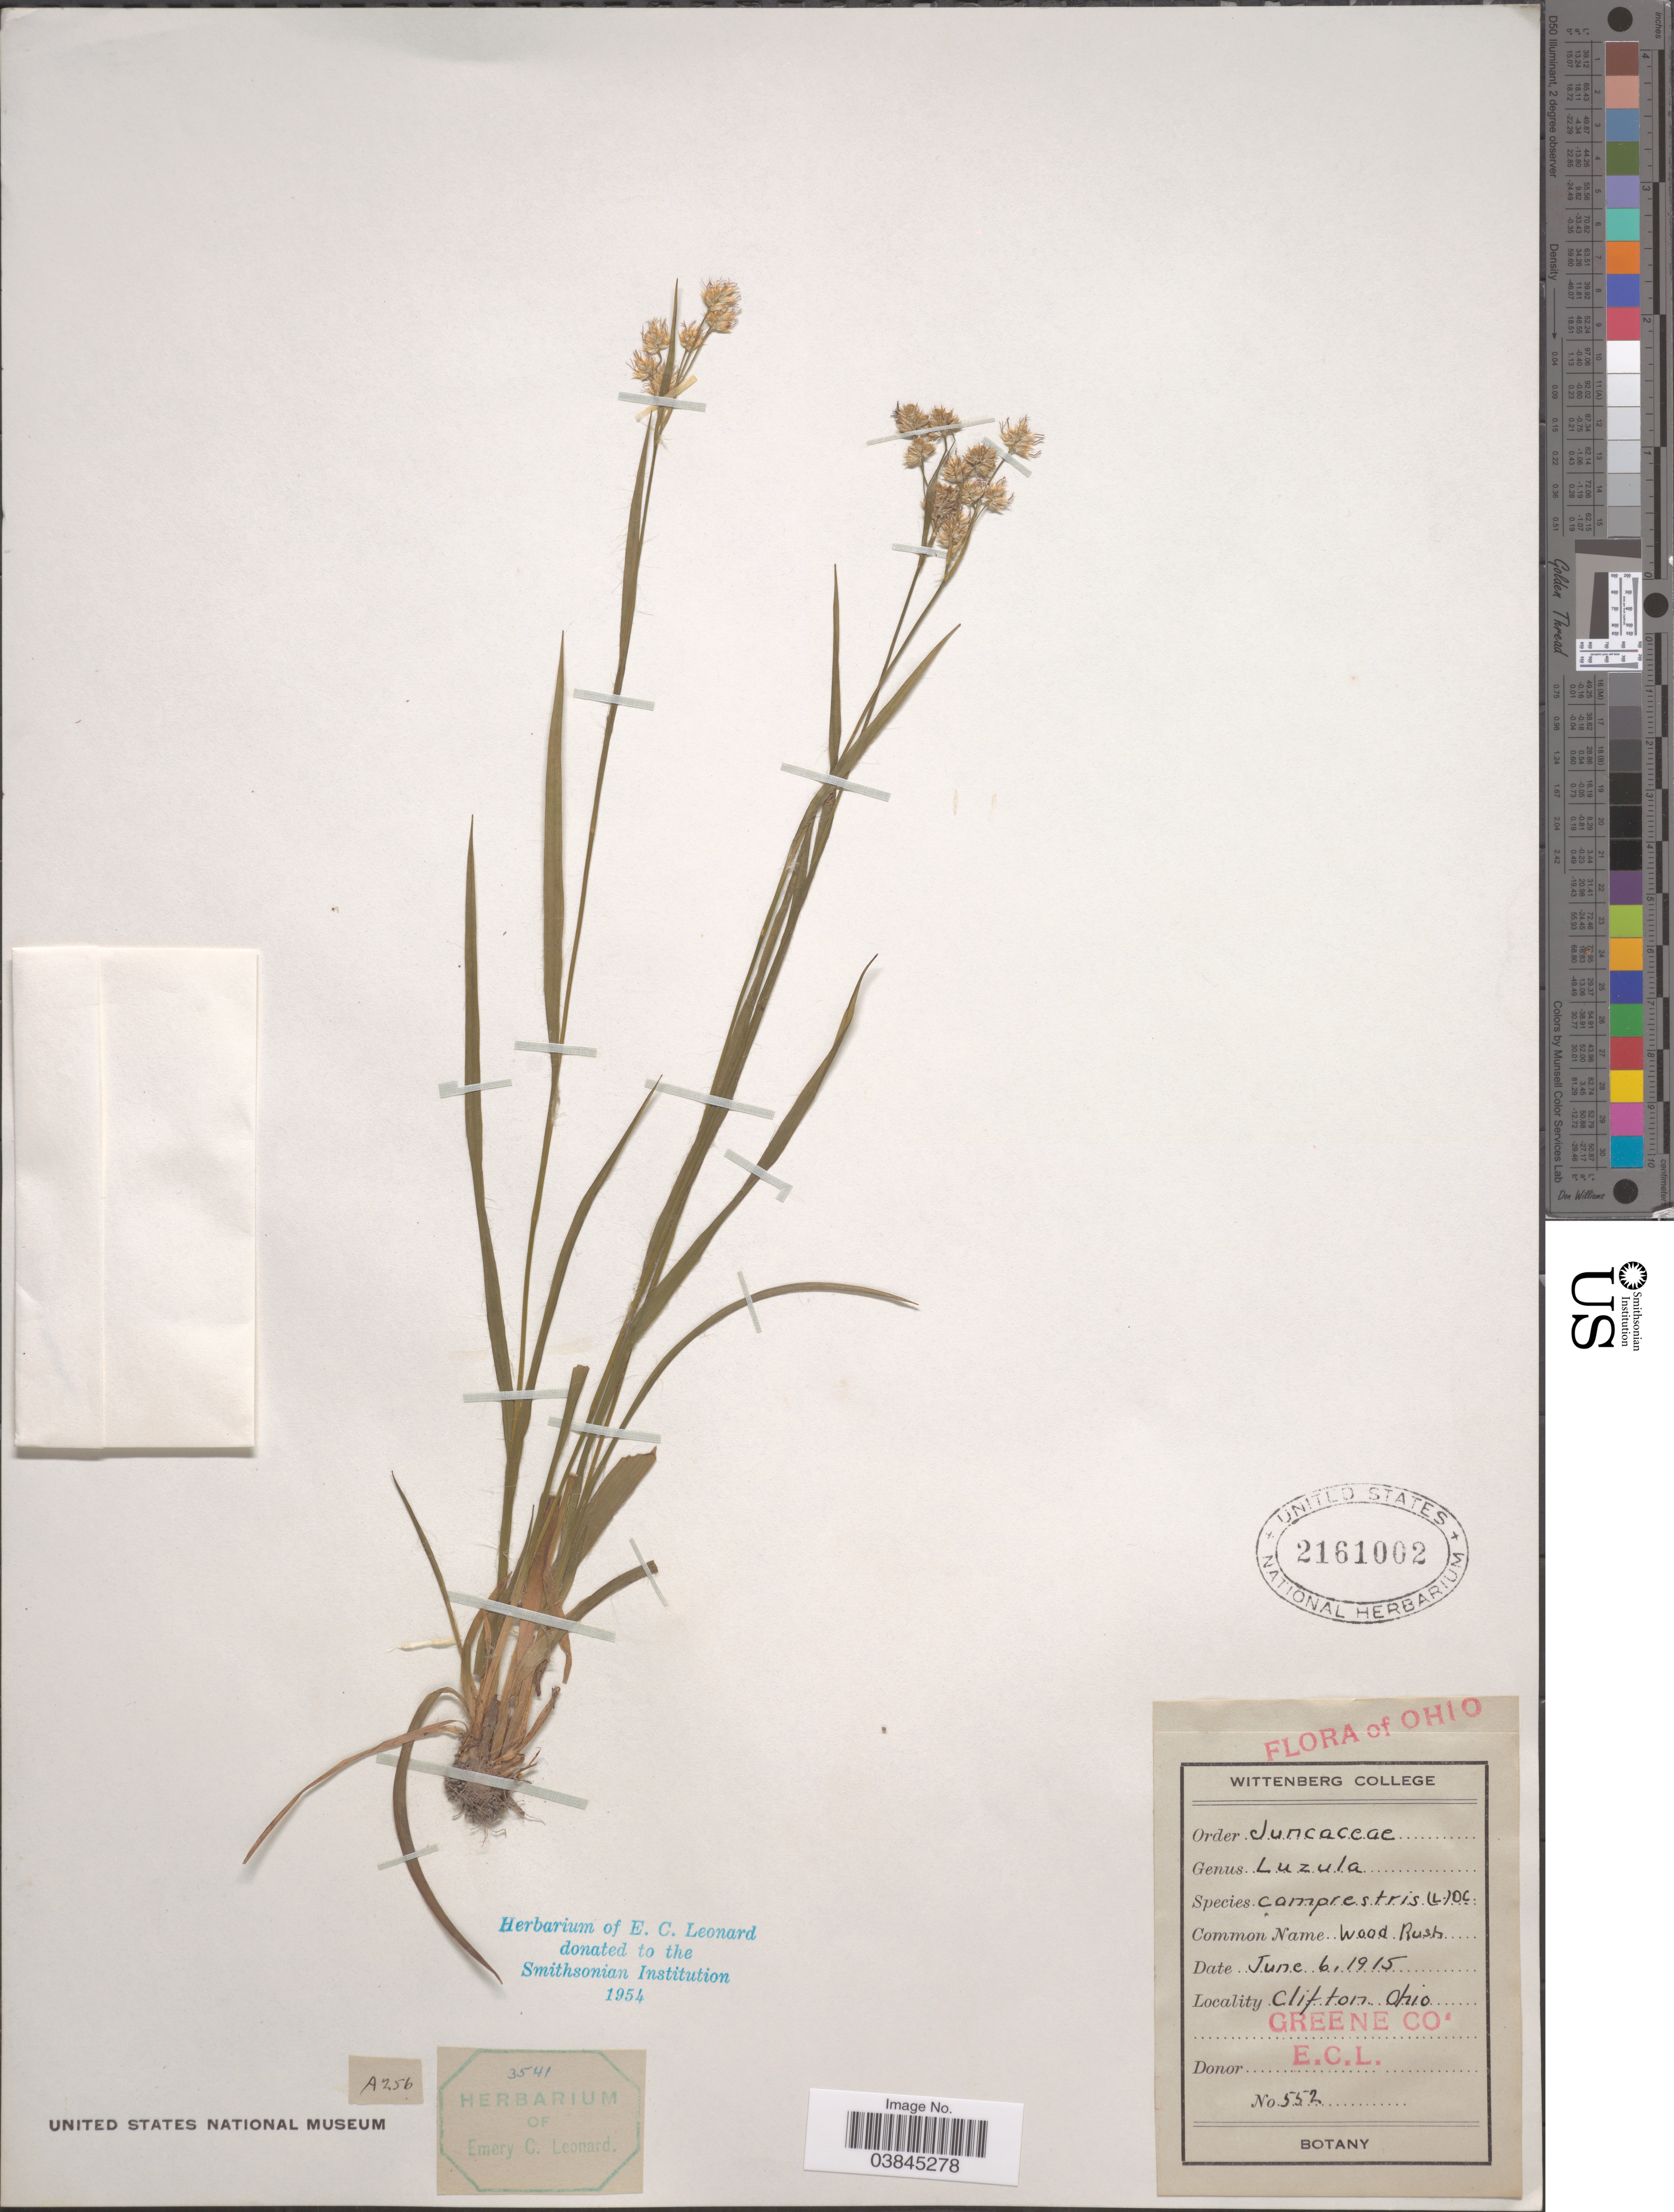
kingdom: Plantae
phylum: Tracheophyta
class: Liliopsida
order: Poales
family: Juncaceae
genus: Luzula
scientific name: Luzula campestris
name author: (L.) DC.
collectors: E. C. Leonard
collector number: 552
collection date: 1915-06-06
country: United States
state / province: Ohio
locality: Clifton. Greene Co.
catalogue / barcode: US 2161002